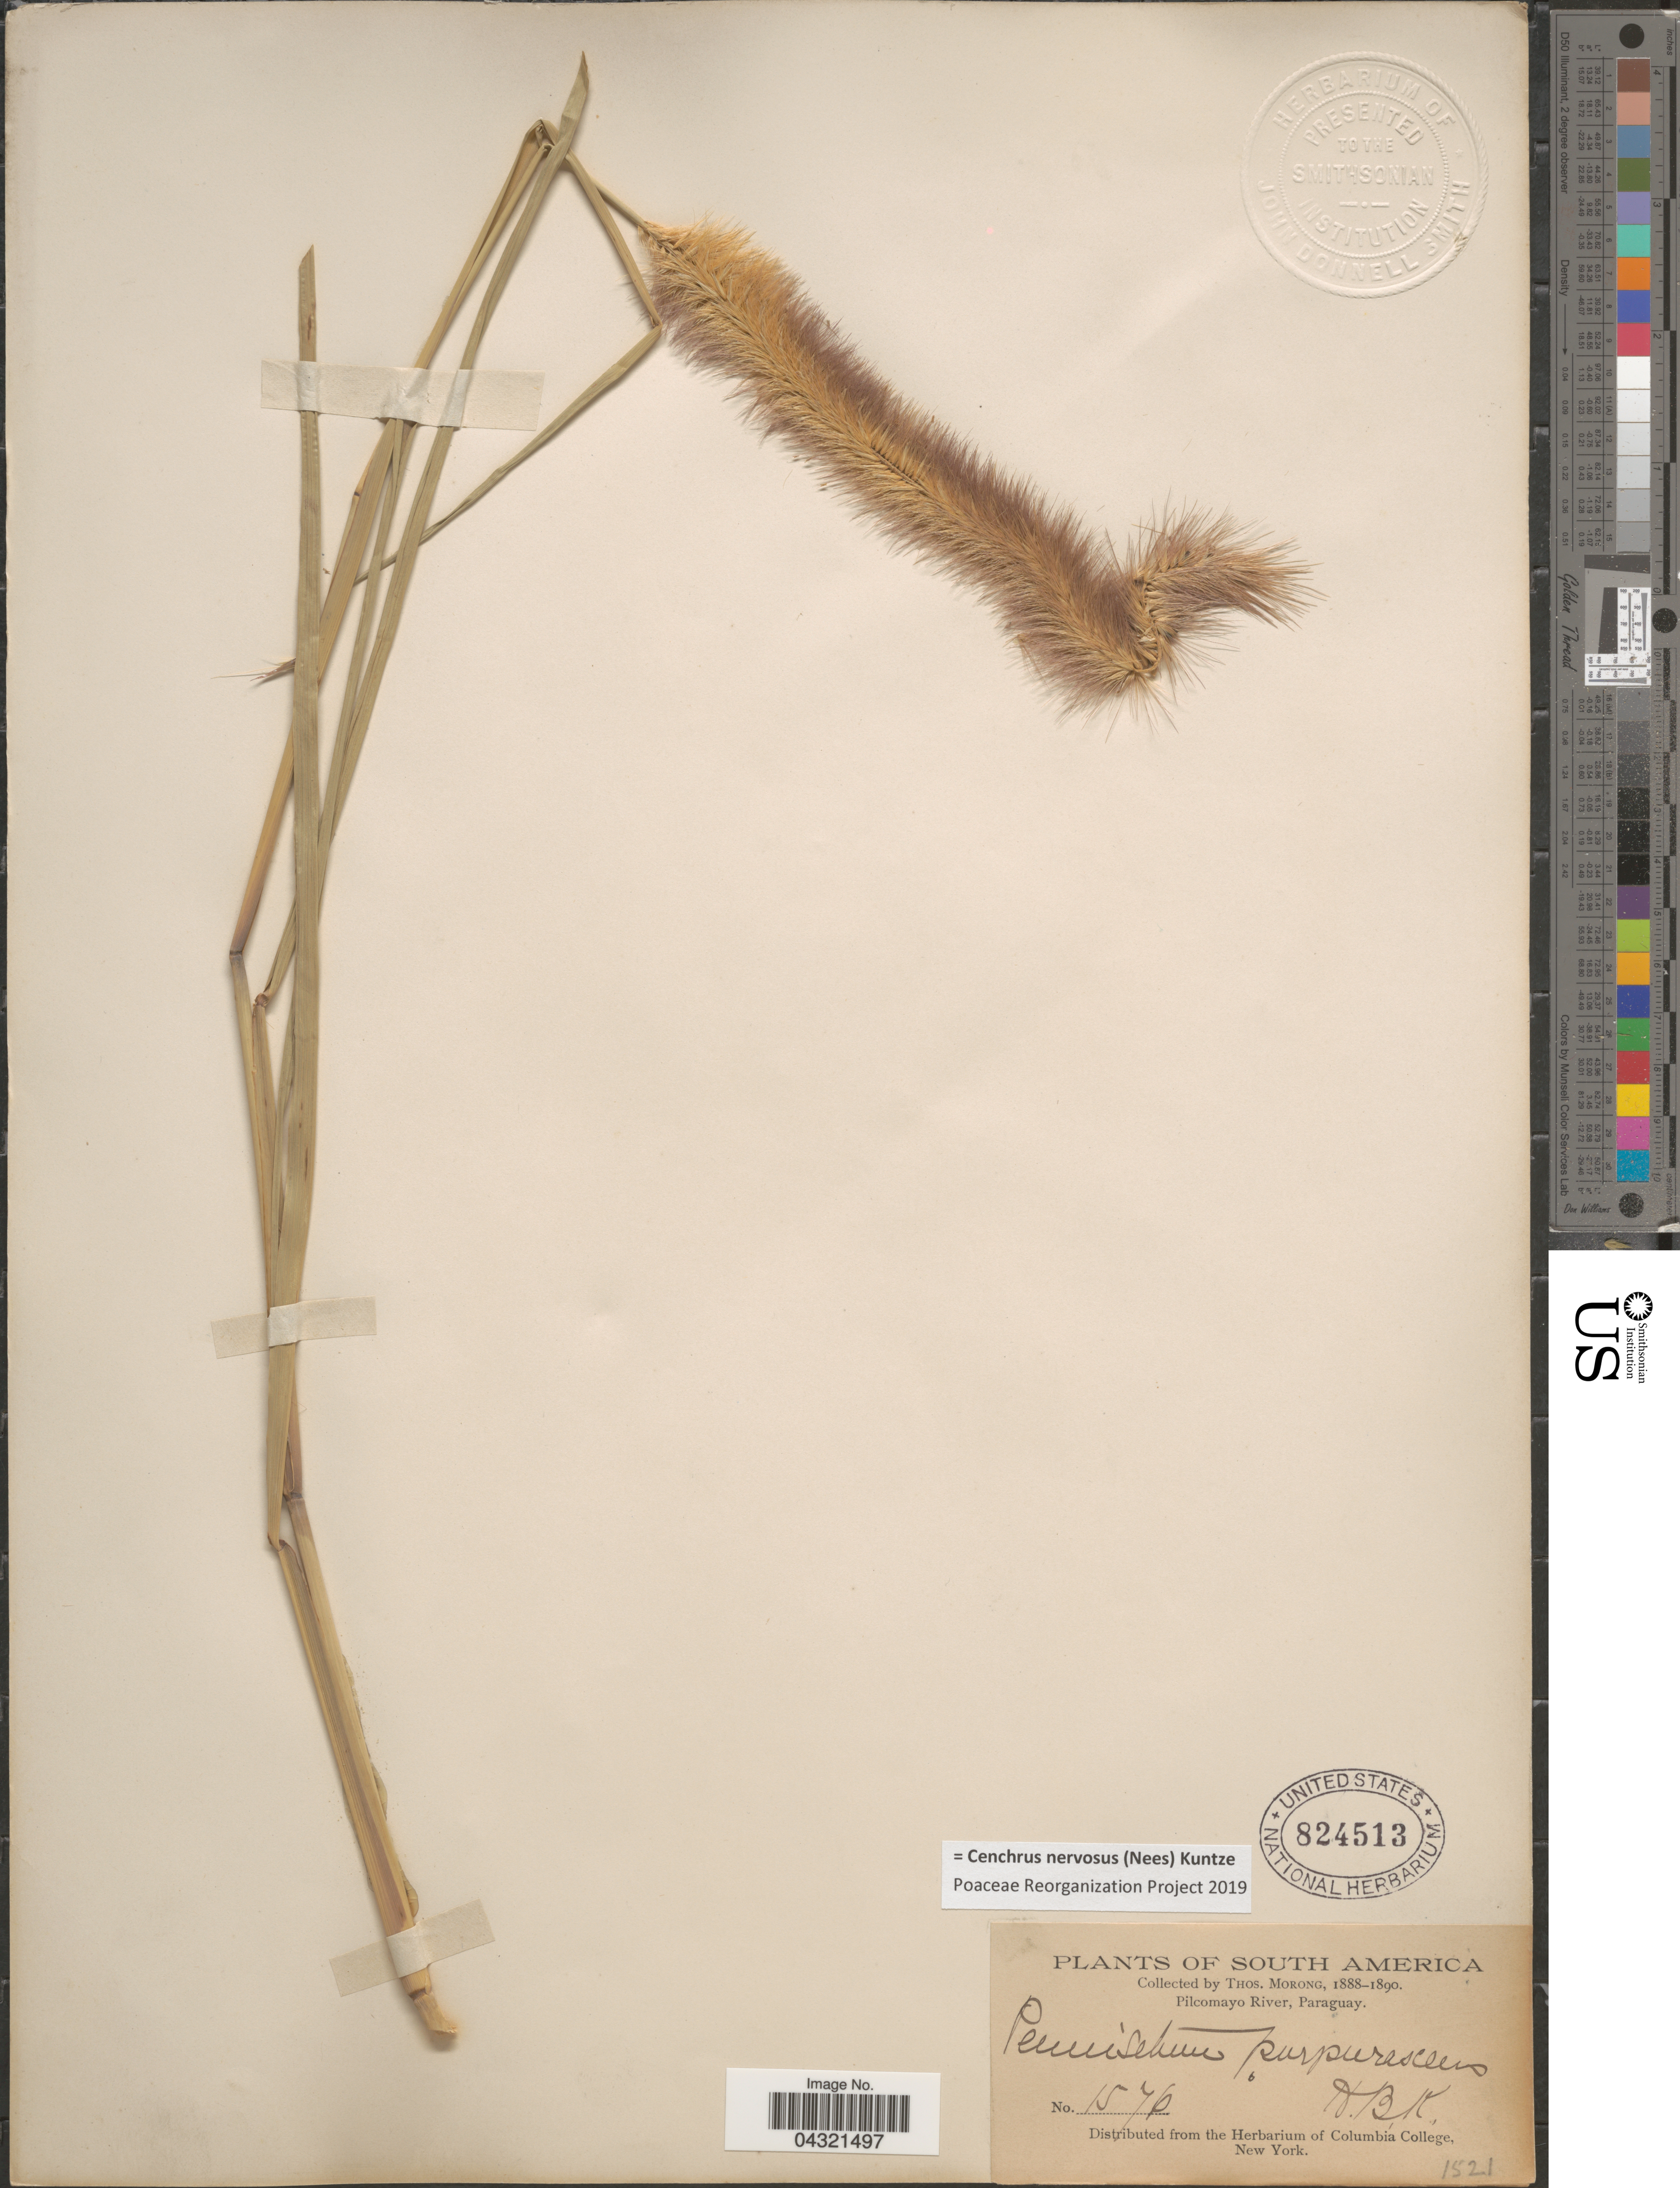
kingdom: Plantae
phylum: Tracheophyta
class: Liliopsida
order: Poales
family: Poaceae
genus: Cenchrus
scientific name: Cenchrus nervosus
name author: (Nees) Kuntze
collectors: ex herb. T. Morong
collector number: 1576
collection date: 1888/1890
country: Paraguay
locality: Pilcomayo River.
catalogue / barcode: US 824513